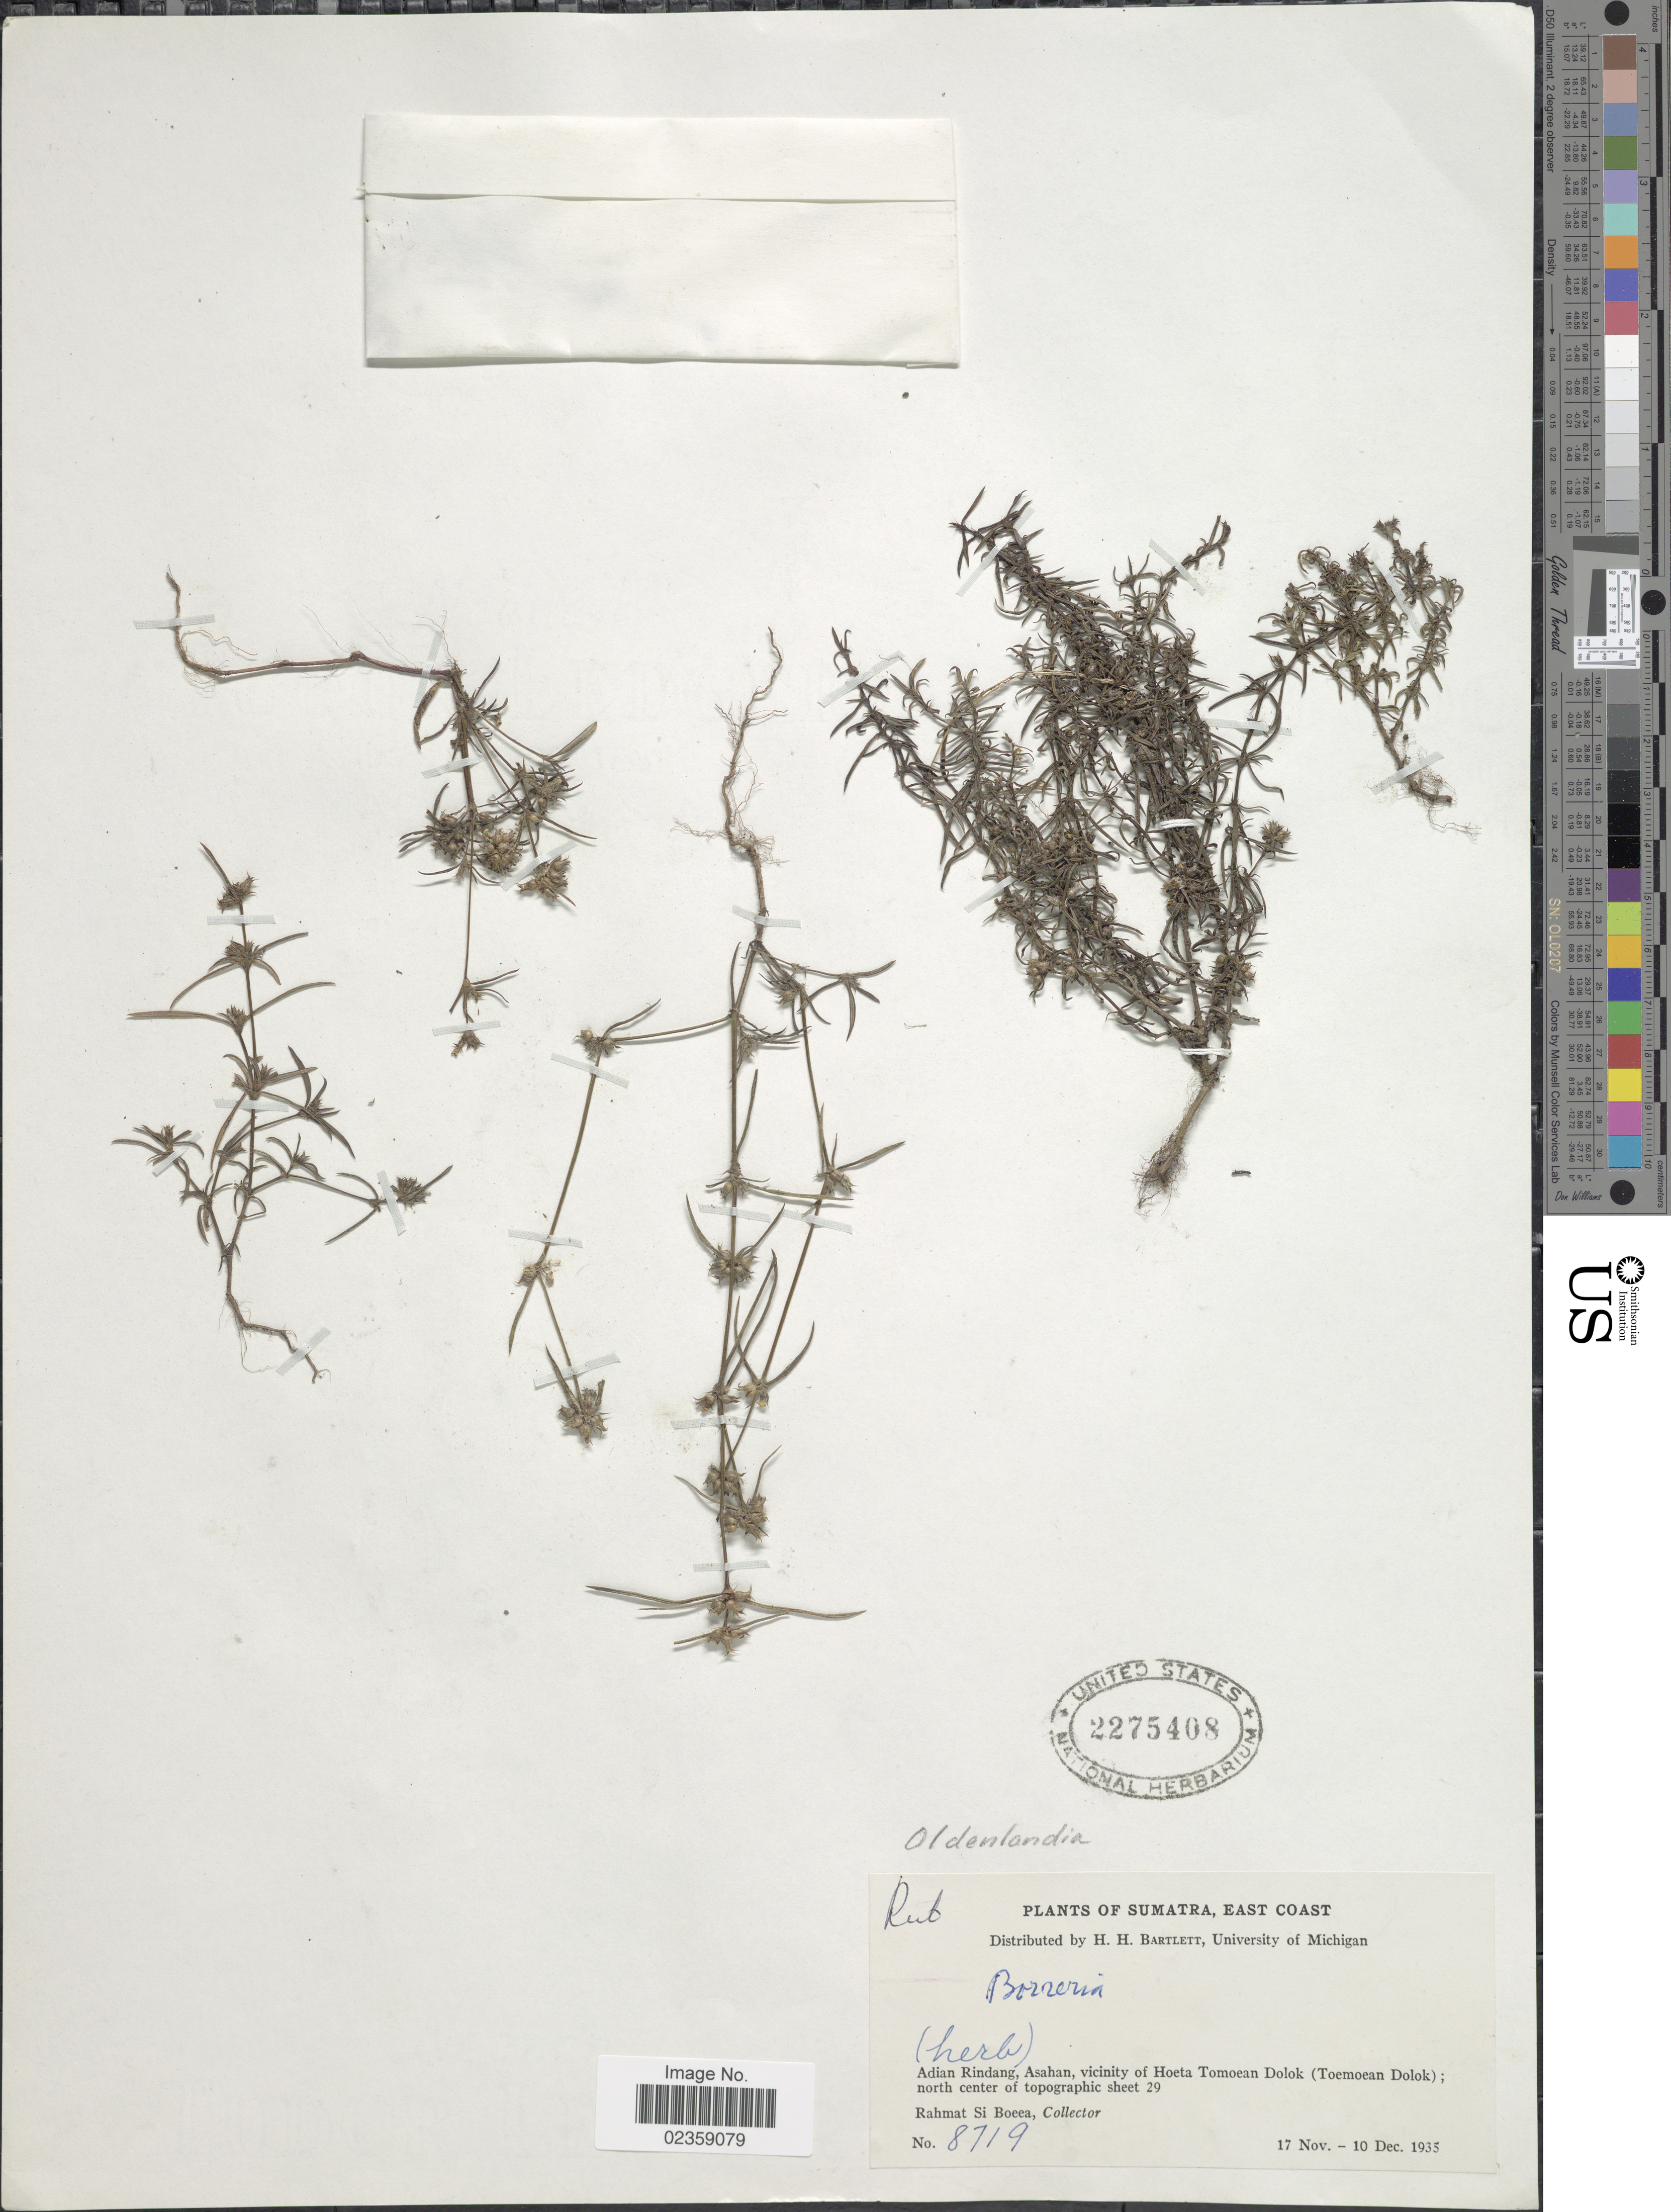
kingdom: Plantae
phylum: Tracheophyta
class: Magnoliopsida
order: Gentianales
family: Rubiaceae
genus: Oldenlandia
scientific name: Oldenlandia sp.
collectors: Rahmat Si Boeea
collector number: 8719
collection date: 1935-11-17/1935-12-10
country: Indonesia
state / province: Sumatra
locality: Sumatra, East Coast. Adian Rindang, Asahan, vicinity of Hoeta Tomoean Dolok (Toemoean Dolok); north center of topographic sheet 29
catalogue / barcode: US 2275408